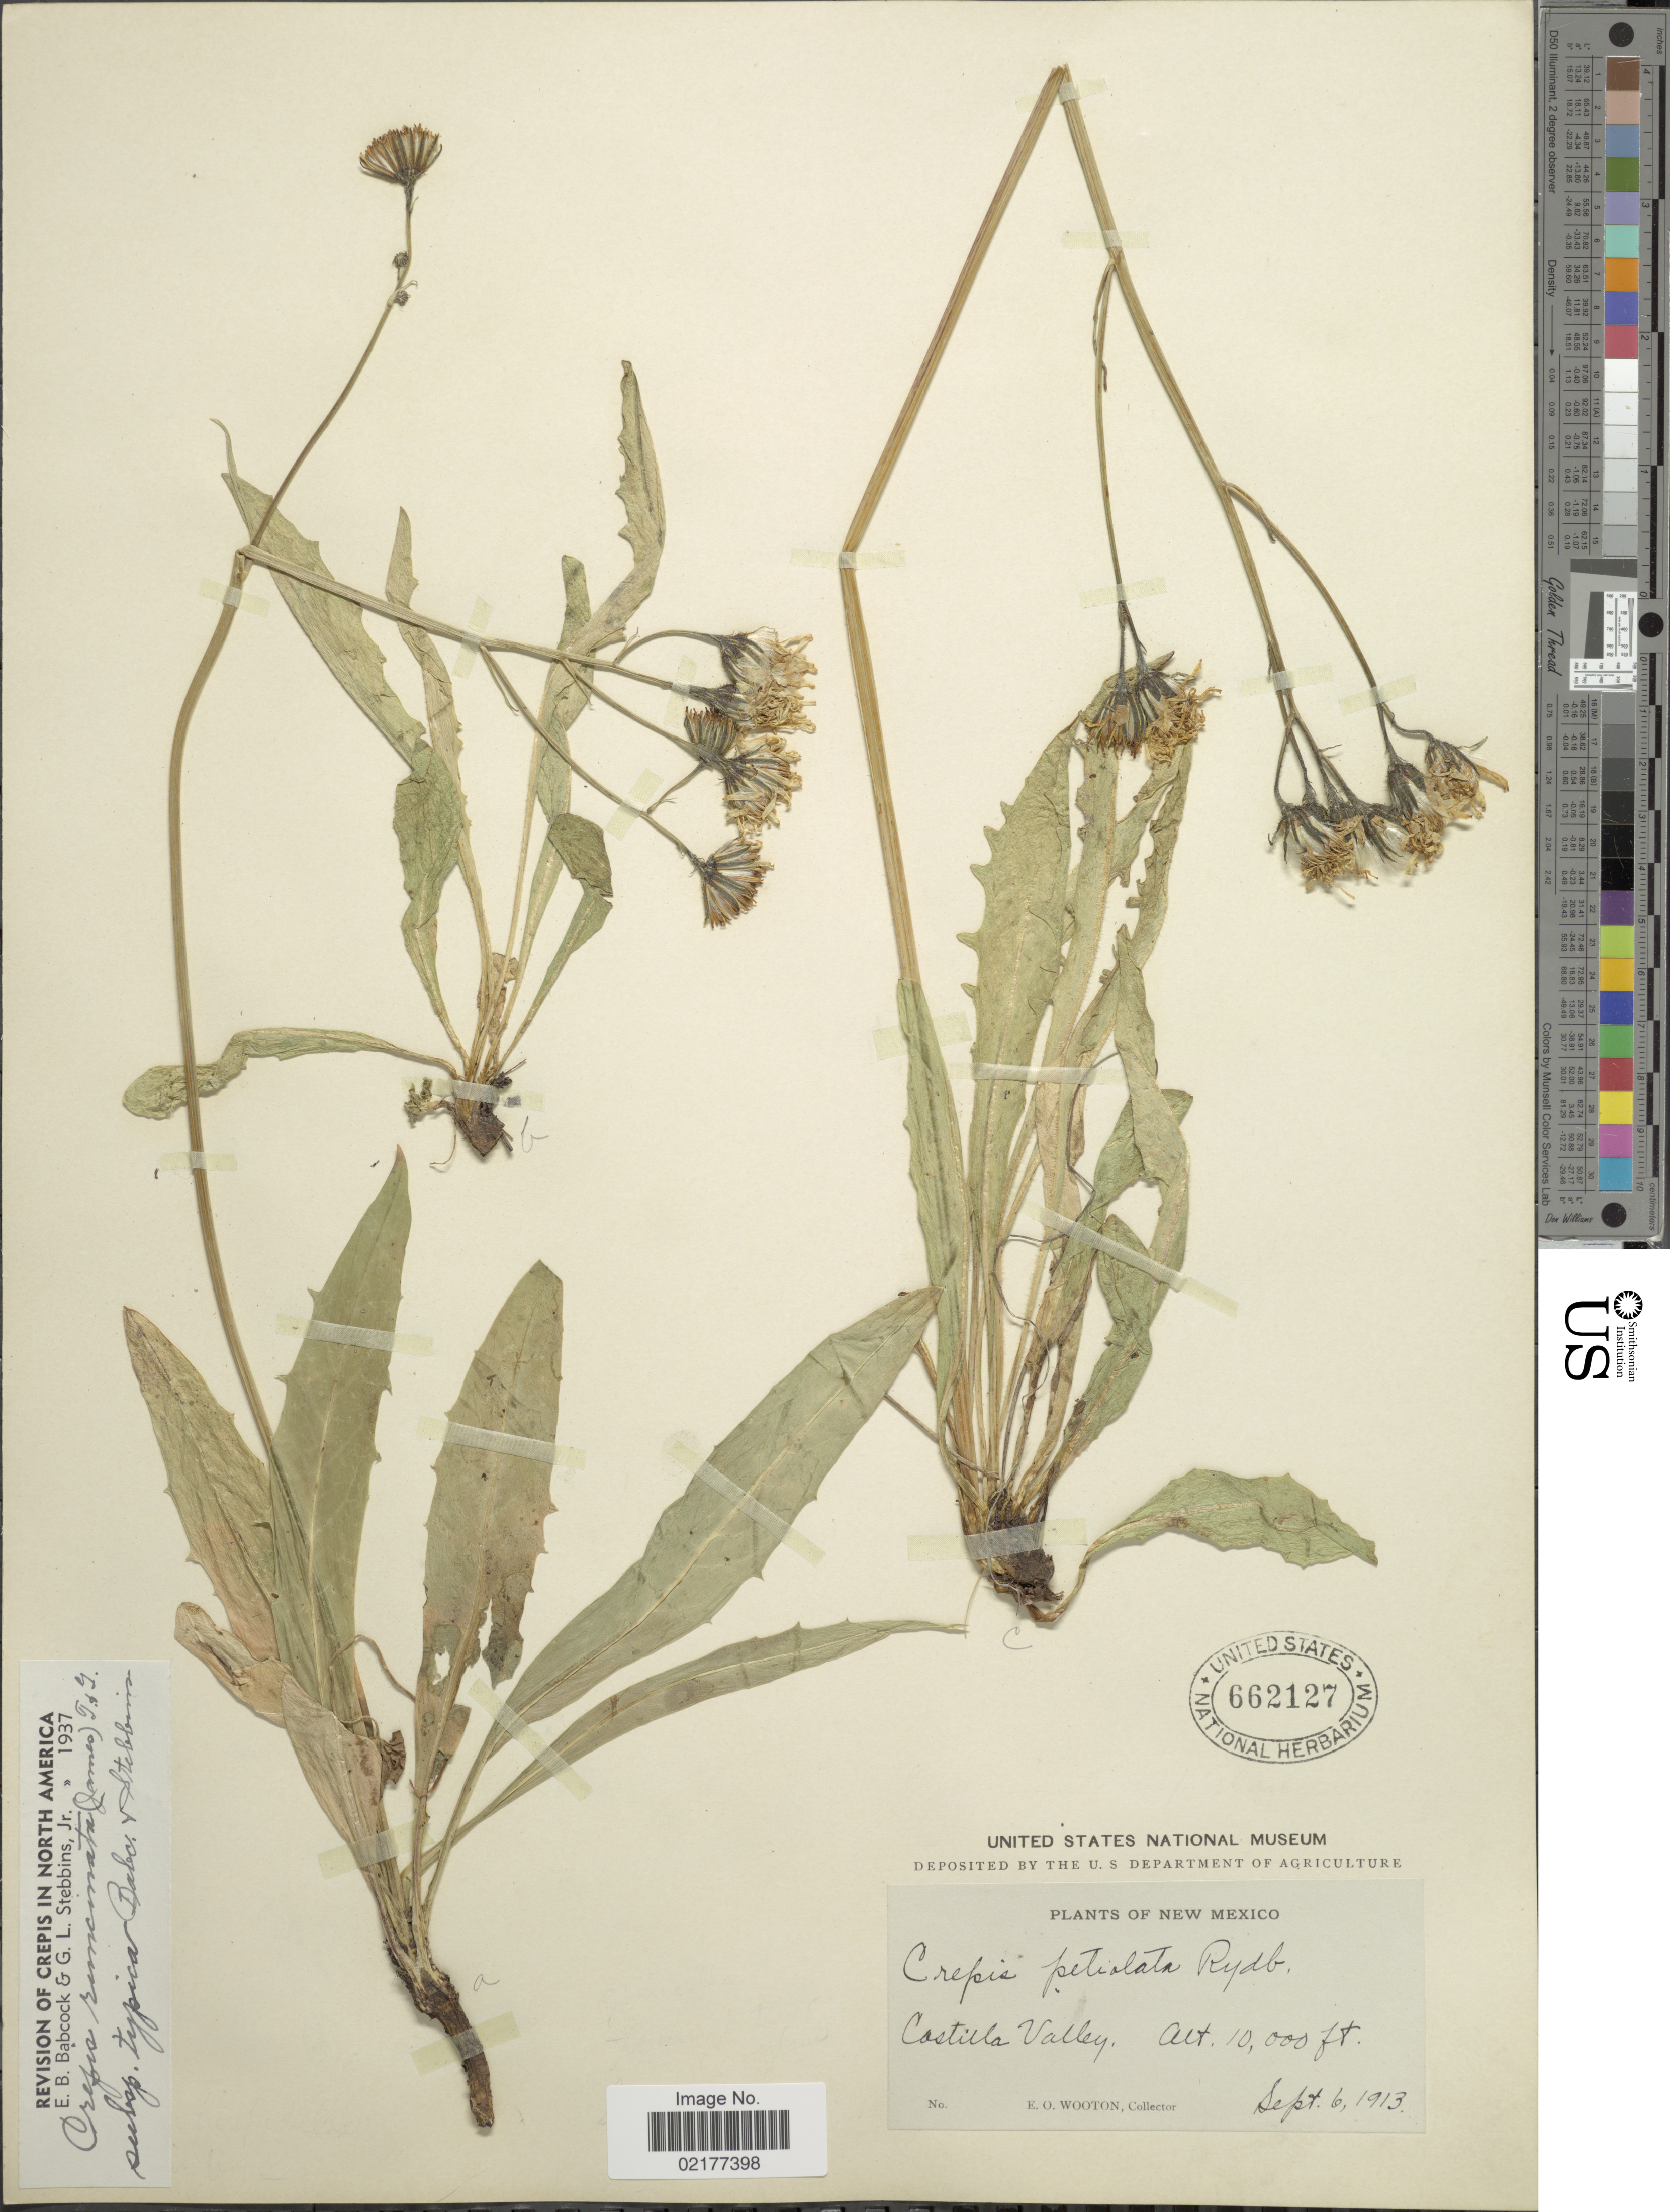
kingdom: Plantae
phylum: Tracheophyta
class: Magnoliopsida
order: Asterales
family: Asteraceae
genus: Crepis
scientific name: Crepis runcinata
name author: Torr. & A. Gray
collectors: E. O. Wooton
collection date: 1913-09-06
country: United States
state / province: New Mexico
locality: Castilla Valley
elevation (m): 3048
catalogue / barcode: US 662127